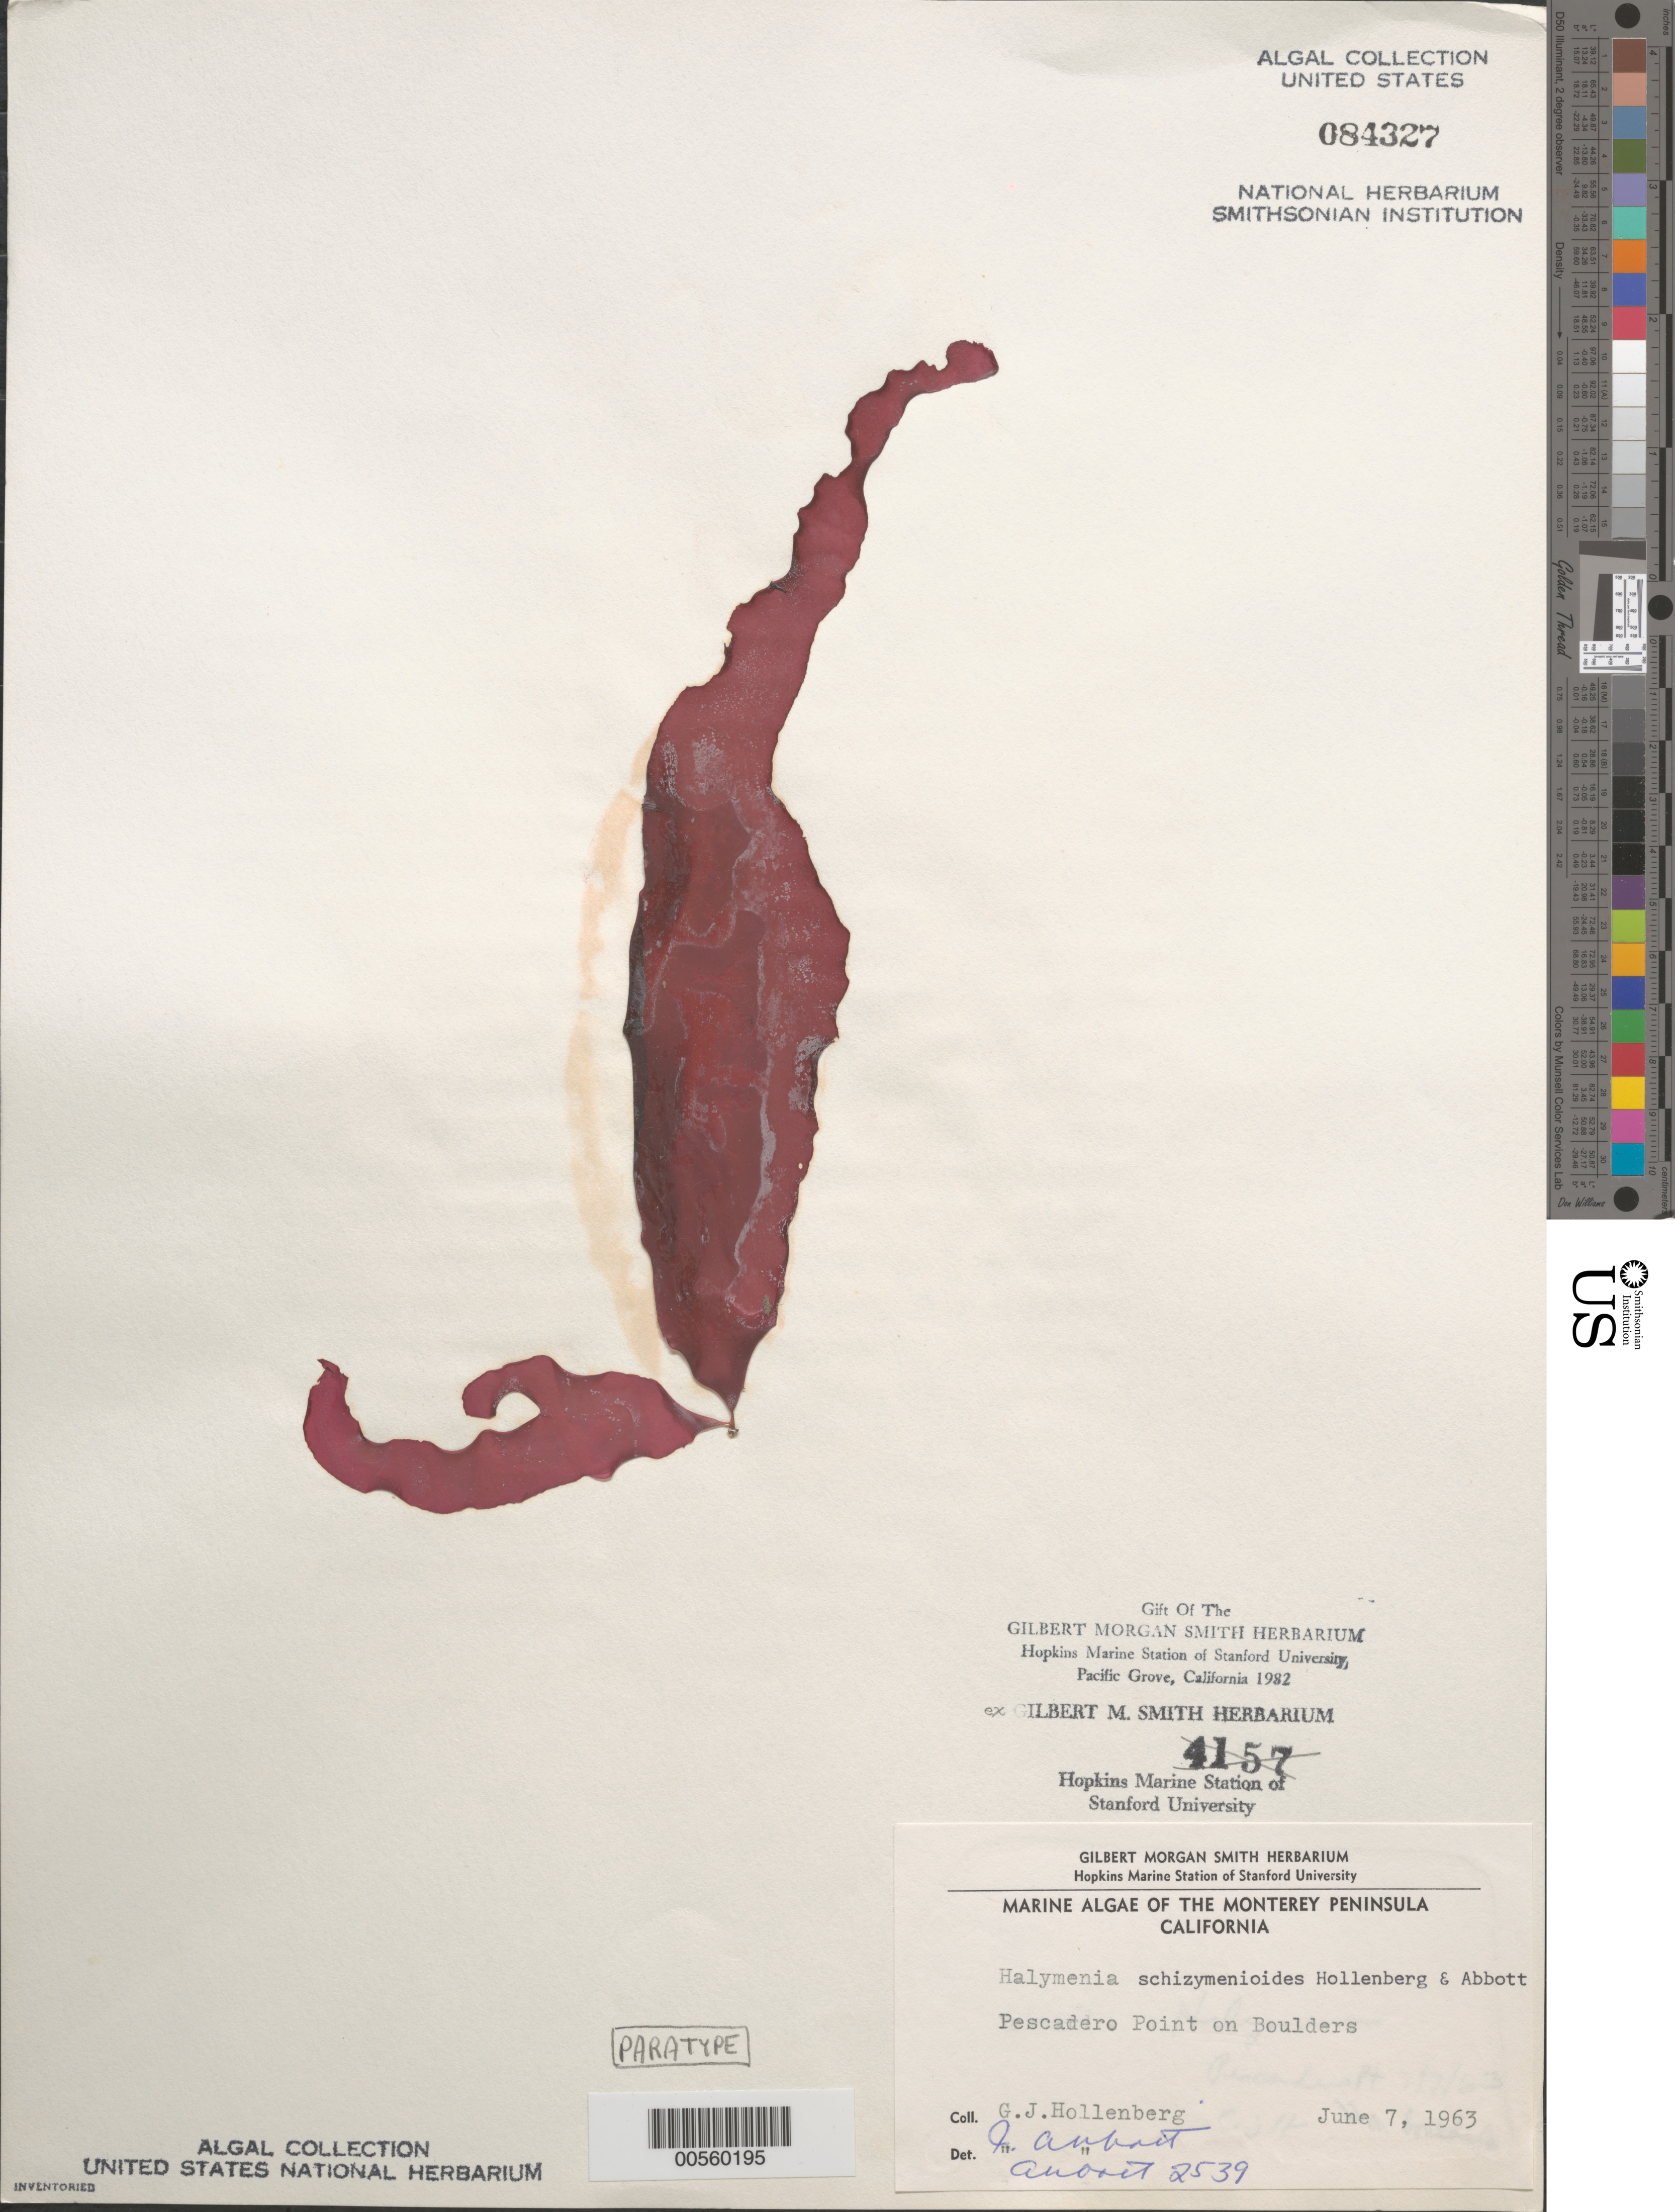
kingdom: Plantae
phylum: Rhodophyta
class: Florideophyceae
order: Halymeniales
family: Halymeniaceae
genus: Halymenia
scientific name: Halymenia schizymenioides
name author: Hollenb. & I.A. Abbott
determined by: Abbott, Isabella A.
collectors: G. Hollenberg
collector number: IAA 2539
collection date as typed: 07 Jun 1963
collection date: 1963-06-07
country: United States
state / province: California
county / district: Monterey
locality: Pescadero Point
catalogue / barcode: US 84327